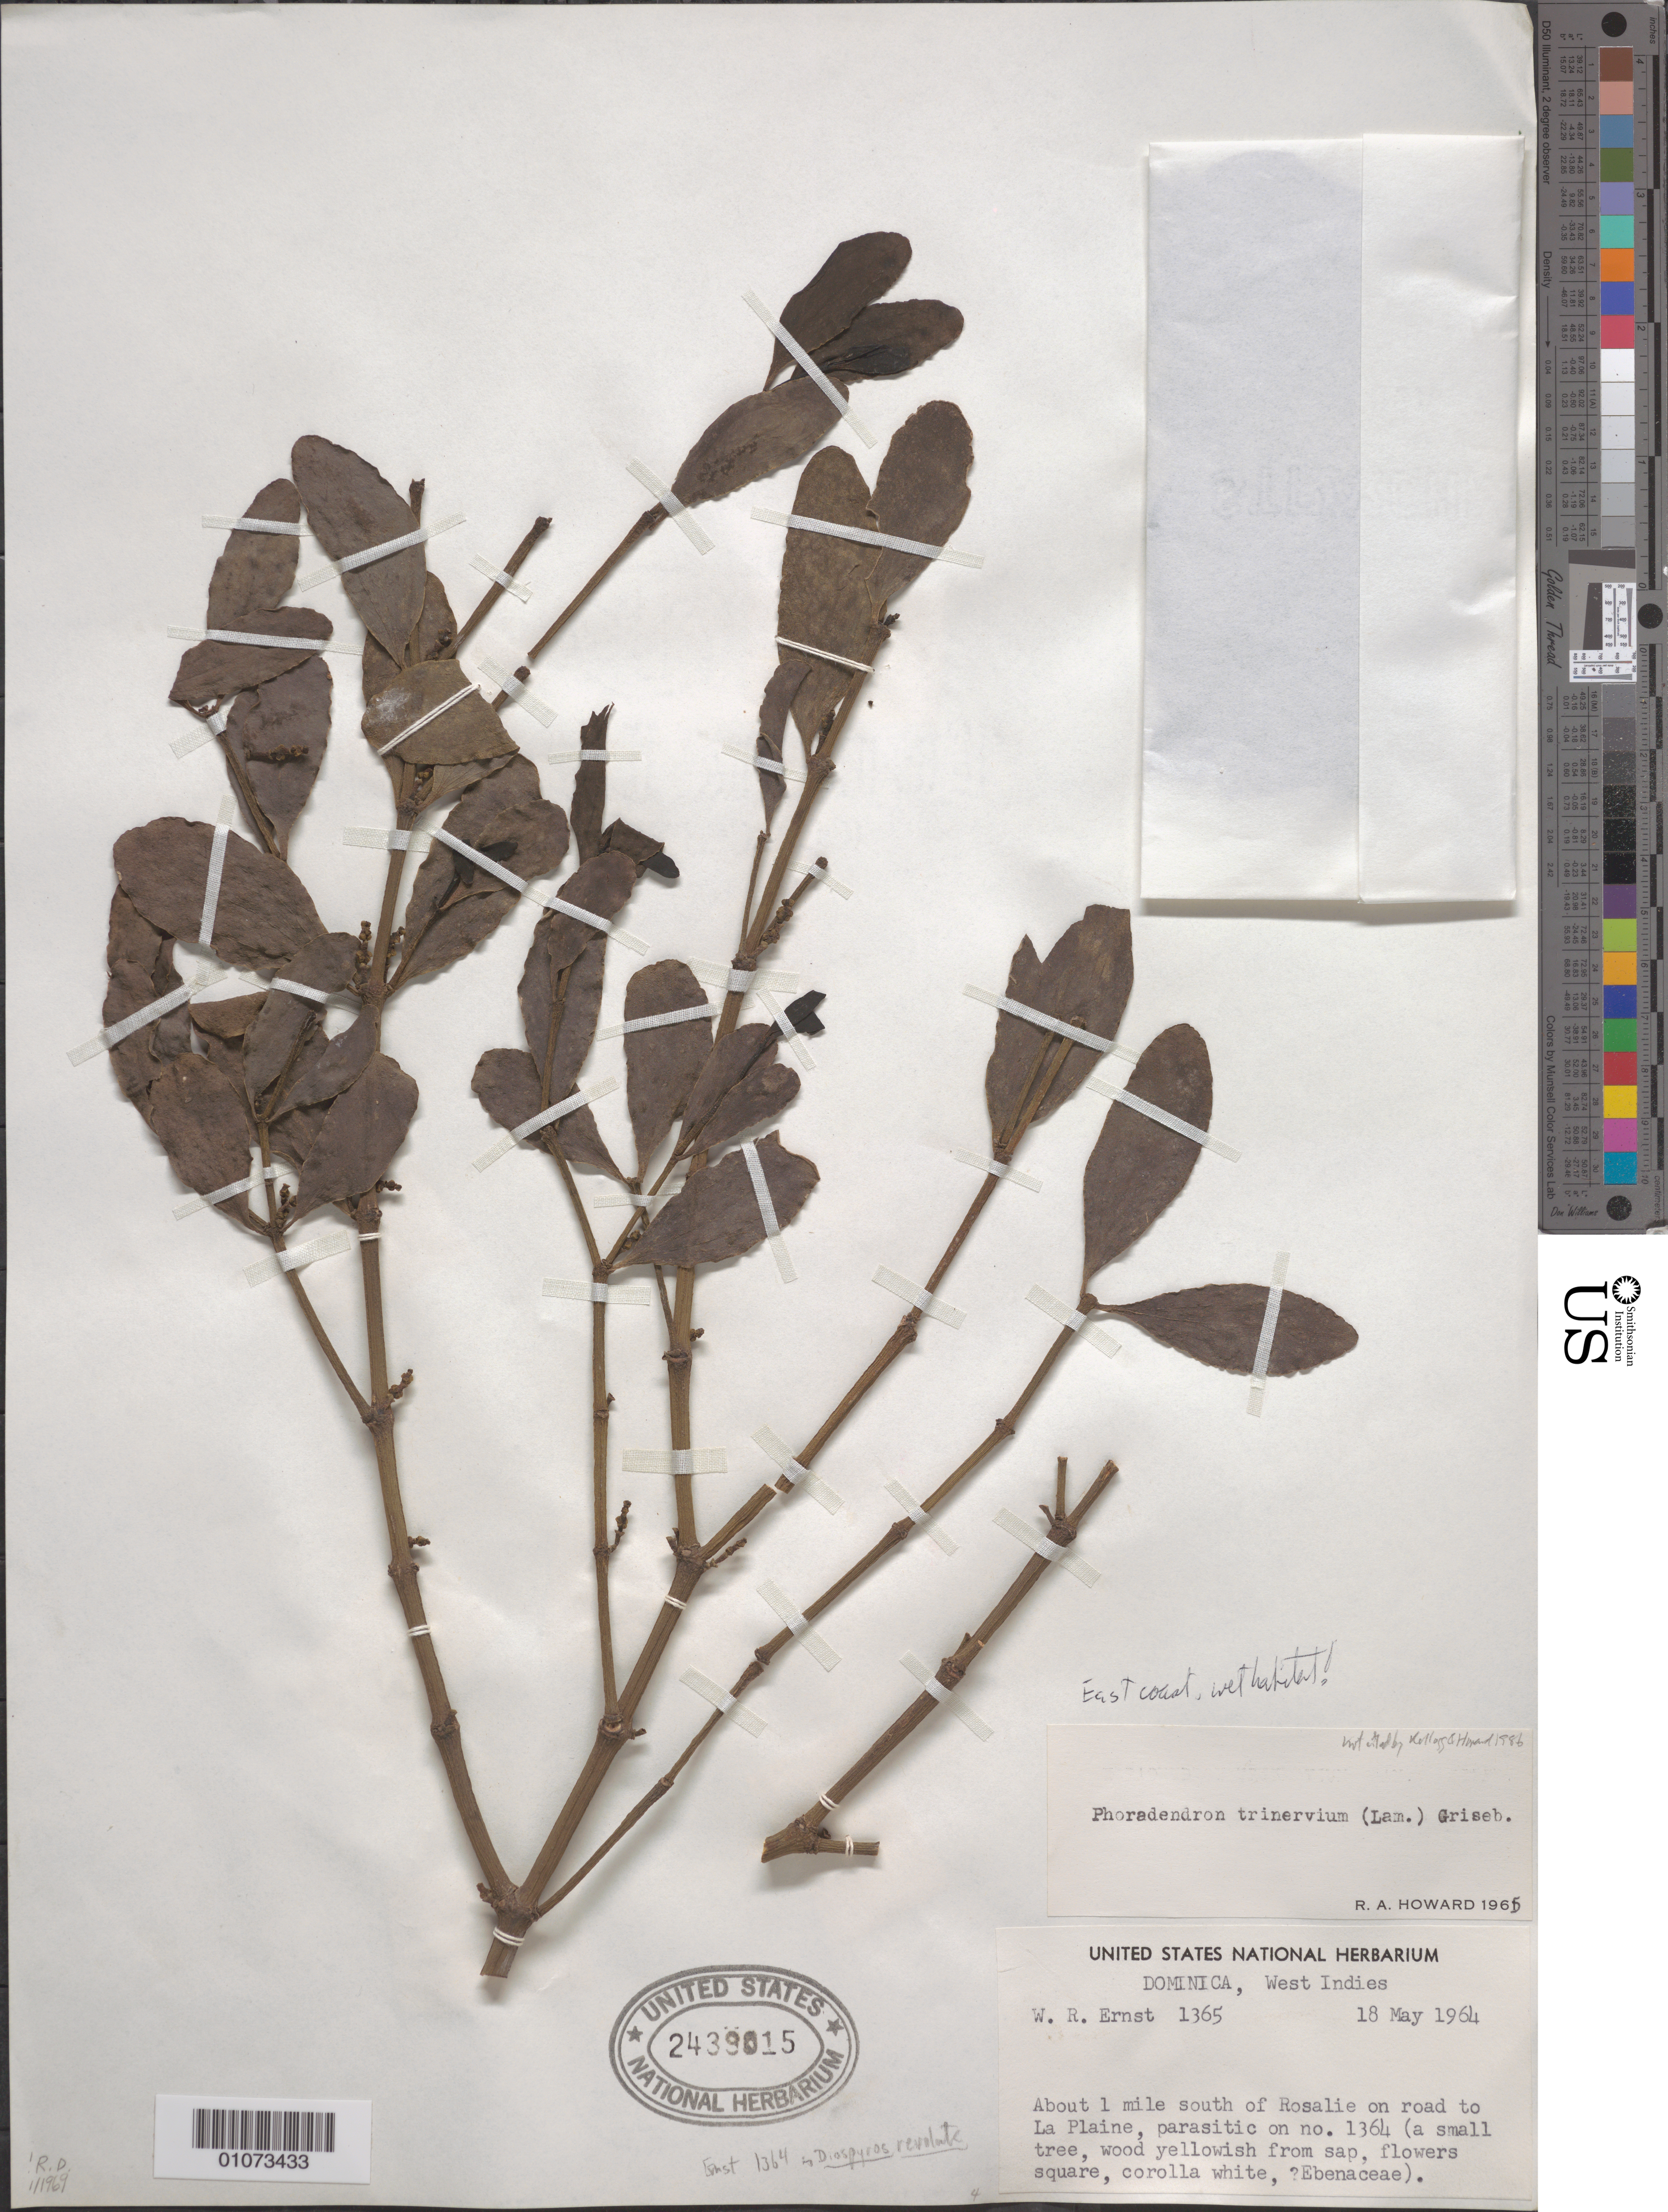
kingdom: Plantae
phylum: Tracheophyta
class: Magnoliopsida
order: Santalales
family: Viscaceae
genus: Phoradendron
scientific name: Phoradendron trinervium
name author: (Lam.) Griseb.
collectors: W. R. Ernst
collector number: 1365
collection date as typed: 18 May 1964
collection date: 1964-05-18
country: Dominica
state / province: St. David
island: Dominica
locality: About 1 mile south of Rosalie on road to La Plaine.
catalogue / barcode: US 2439015